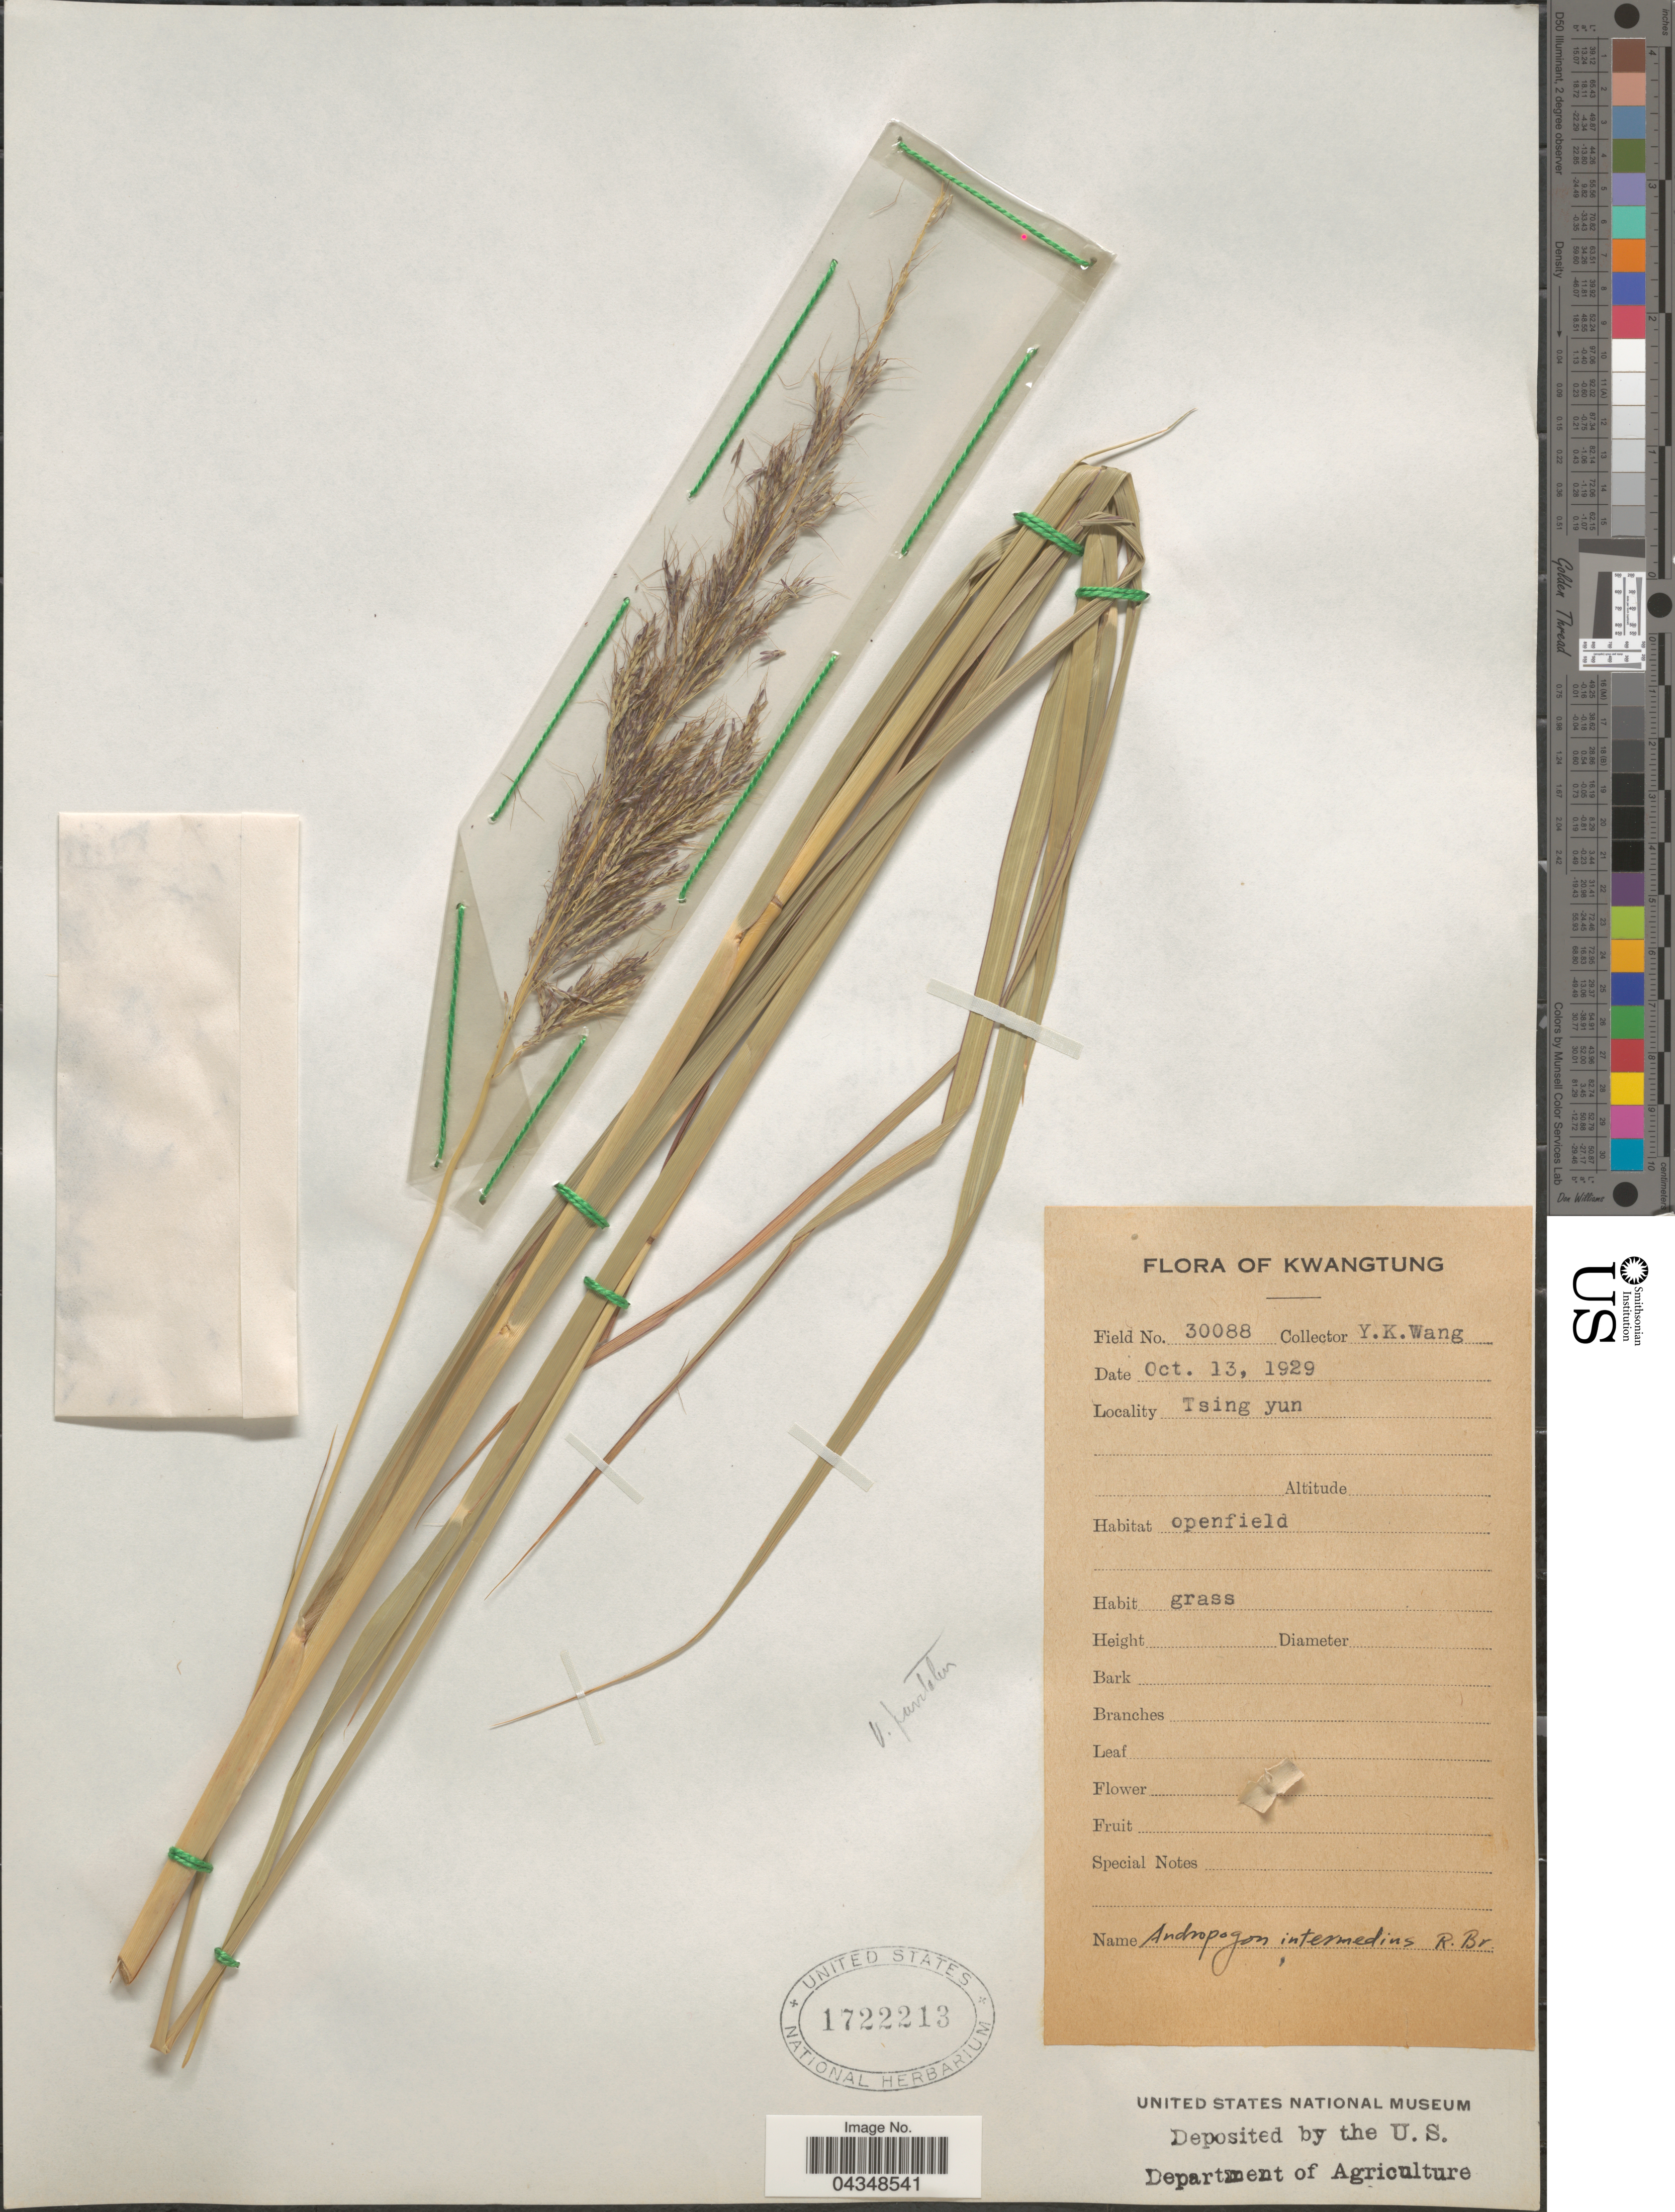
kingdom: Plantae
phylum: Tracheophyta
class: Liliopsida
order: Poales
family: Poaceae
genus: Bothriochloa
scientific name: Bothriochloa bladhii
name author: (Retz.) S.T. Blake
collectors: Y. Wang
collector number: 30088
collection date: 1929-10-13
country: China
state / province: Guangdong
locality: Kwangtung. Tsing yun.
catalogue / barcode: US 1722213